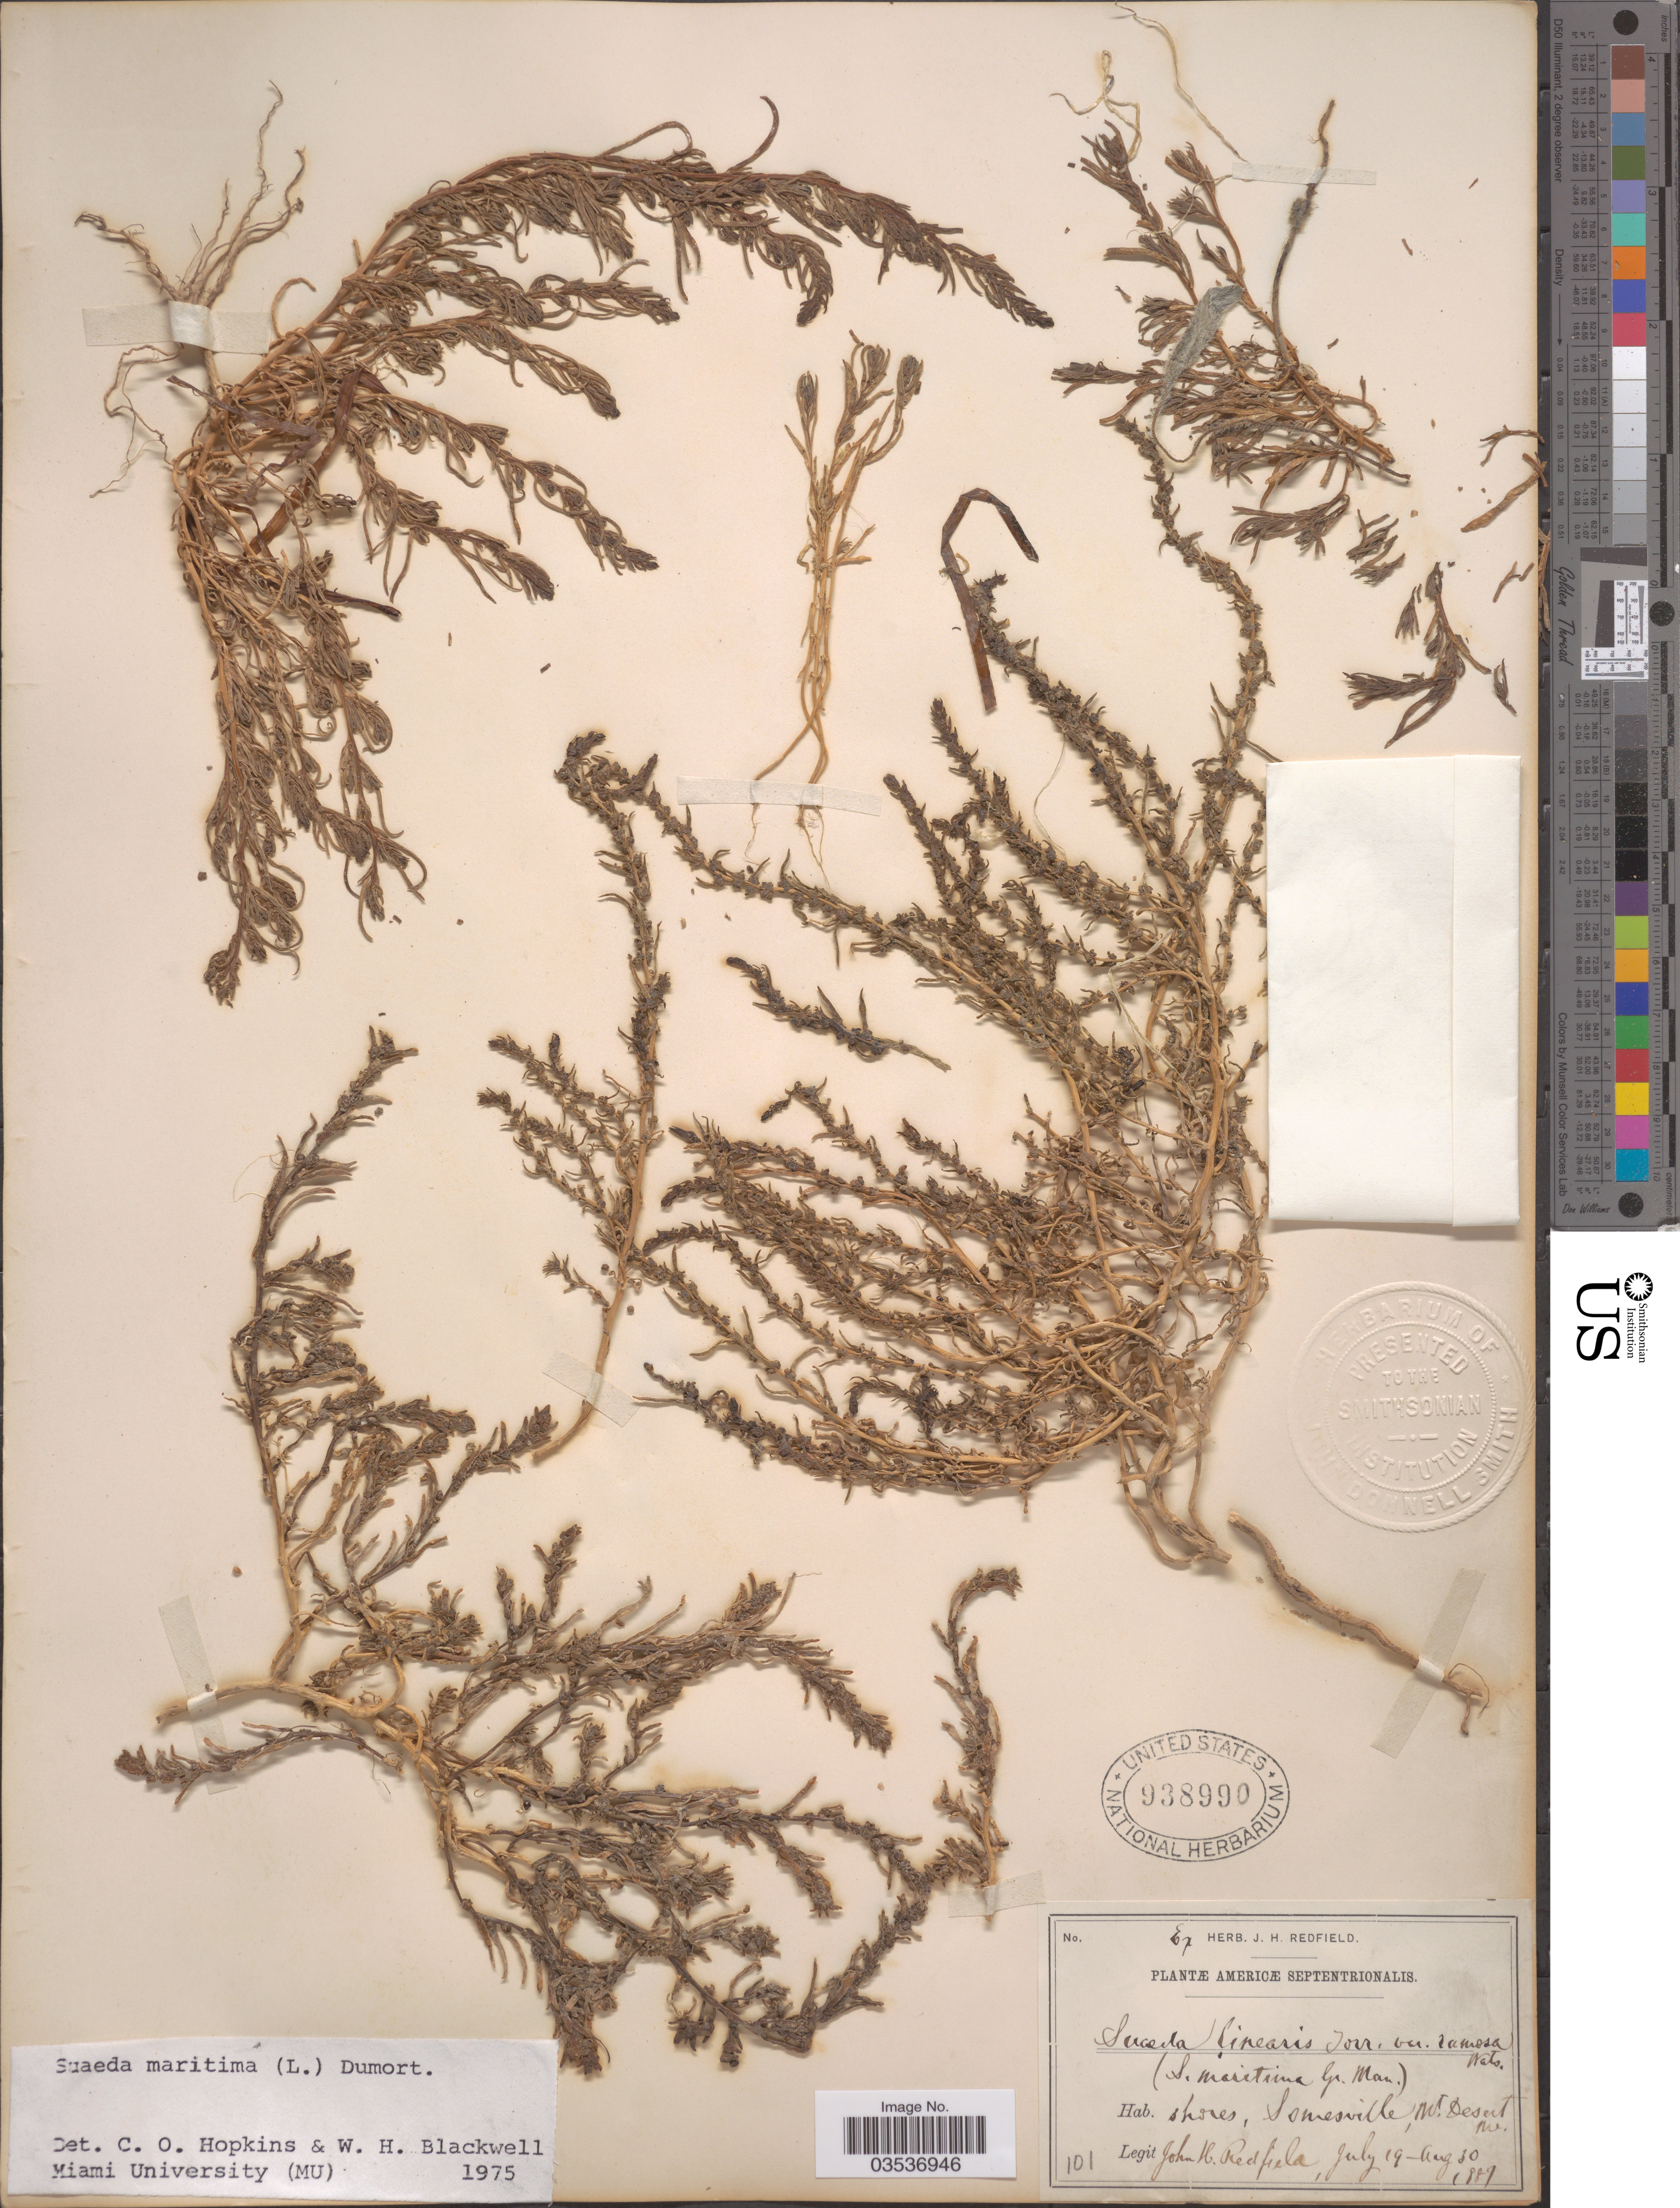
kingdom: Plantae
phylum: Tracheophyta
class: Magnoliopsida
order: Caryophyllales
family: Amaranthaceae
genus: Suaeda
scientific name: Suaeda maritima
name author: (L.) Dumort.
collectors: J. Redfield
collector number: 101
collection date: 1887-07-19/1887-08-30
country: United States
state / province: Maine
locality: Americæ septentrionalis. Somesville, Mt. Desert.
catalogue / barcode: US 938990